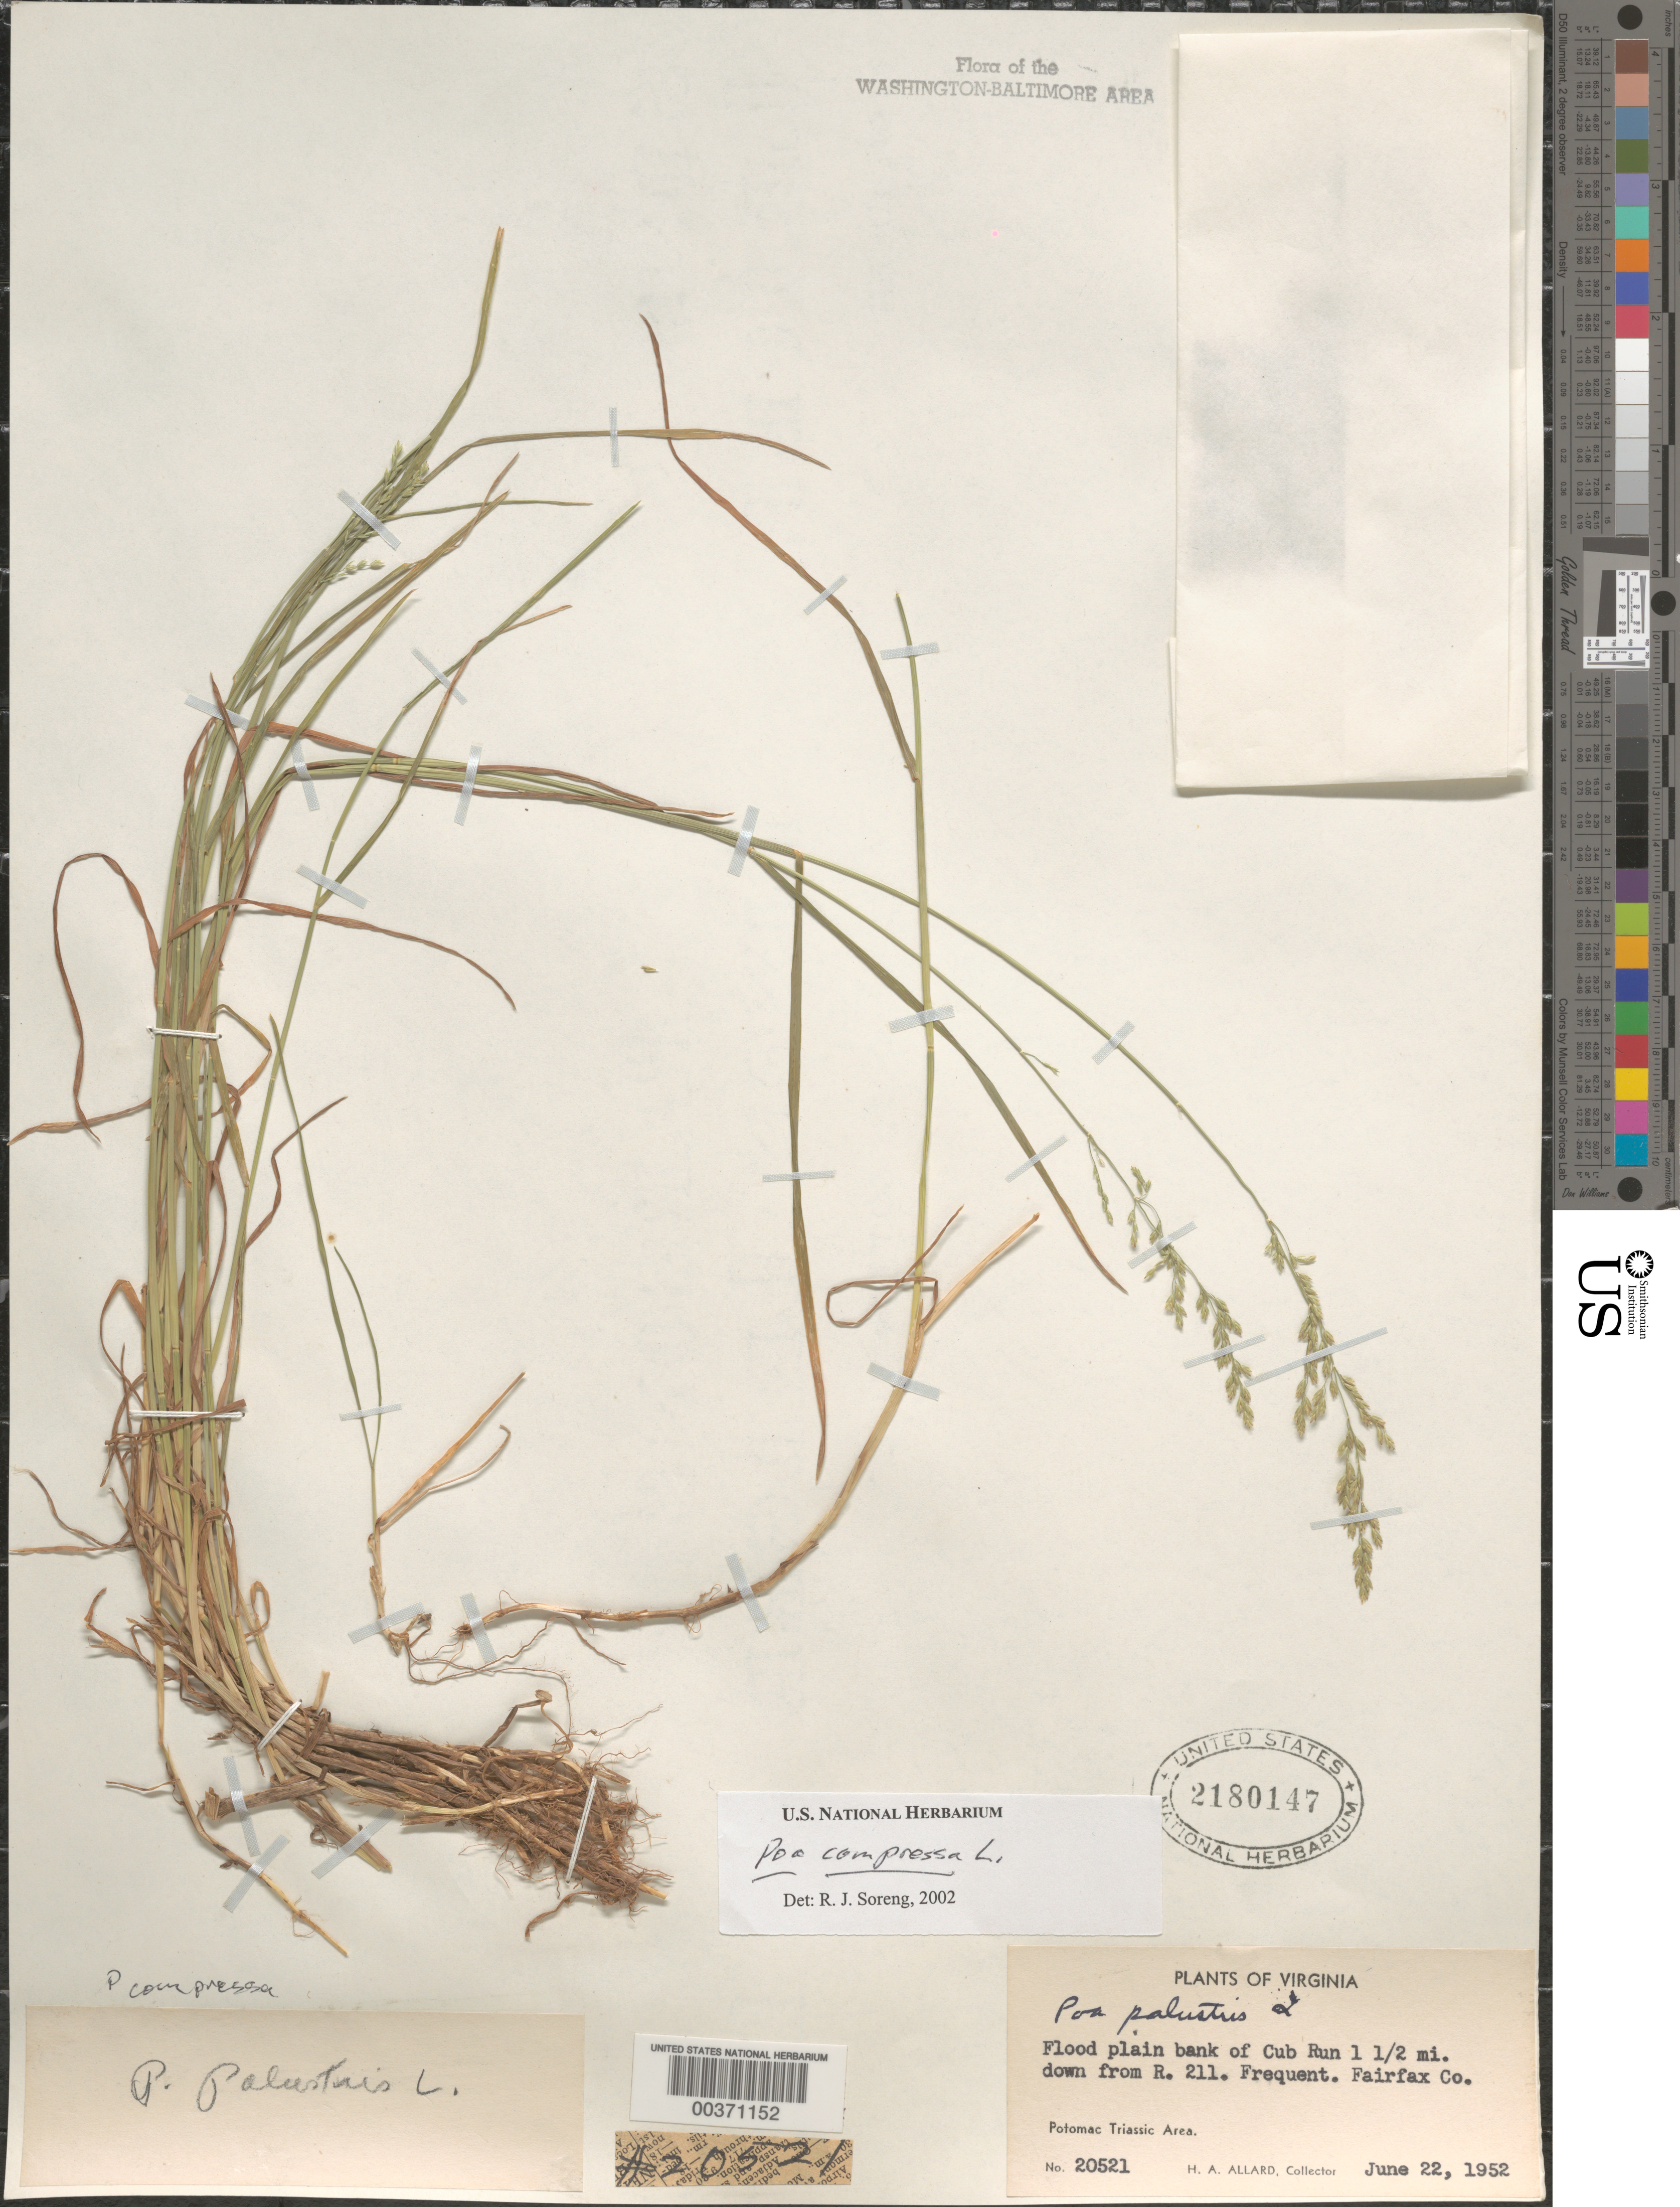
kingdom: Plantae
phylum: Tracheophyta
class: Liliopsida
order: Poales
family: Poaceae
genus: Poa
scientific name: Poa compressa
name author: L.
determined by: Soreng, Robert J., Research Associate (BOT), Smithsonian Institution - National Museum of Natural History (UNITED STATES)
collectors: H. A. Allard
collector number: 20521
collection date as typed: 22 Jun 1952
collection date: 1952-06-22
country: United States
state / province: Virginia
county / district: Fairfax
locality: Downstream from Route 211 on Cub Run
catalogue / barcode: US 2180147